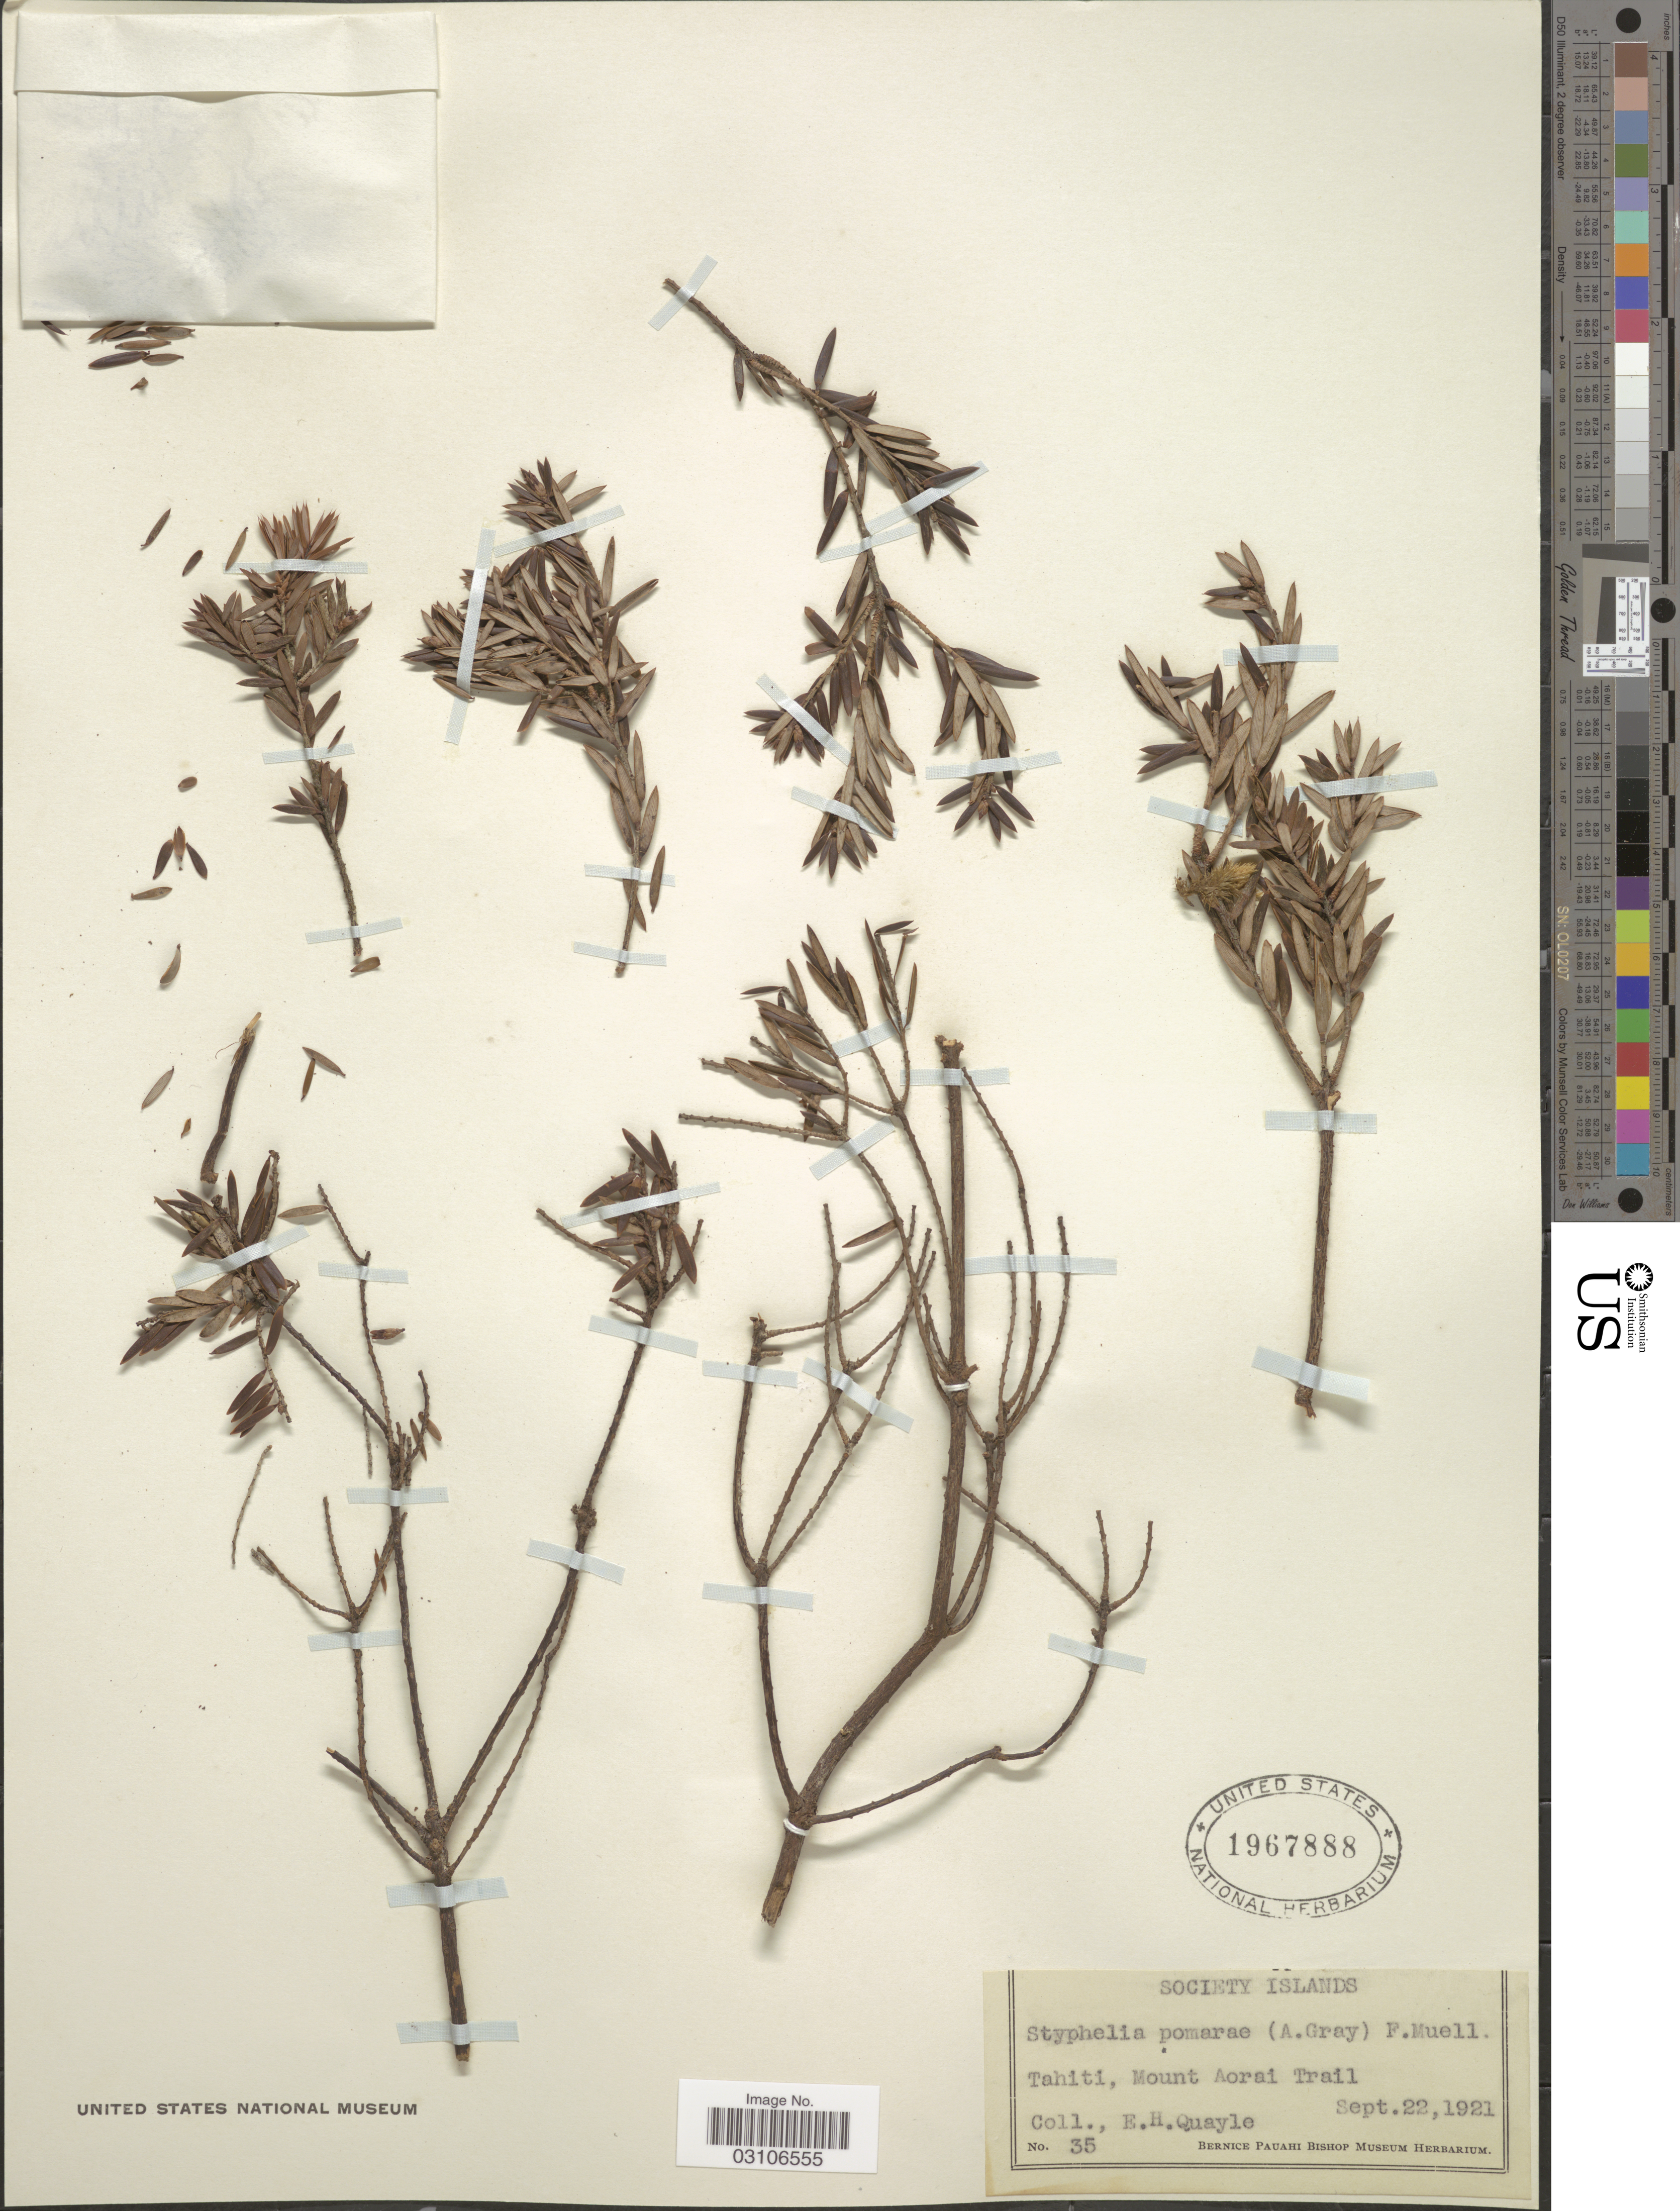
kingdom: Plantae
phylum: Tracheophyta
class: Magnoliopsida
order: Ericales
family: Ericaceae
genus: Styphelia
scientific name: Styphelia pomarae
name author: (A. Gray) J.W. Moore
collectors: E. Quayle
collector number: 35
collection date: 1921-09-22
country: French Polynesia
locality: Society Islands. Tahiti, Mount Aorai Trail.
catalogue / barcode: US 1967888